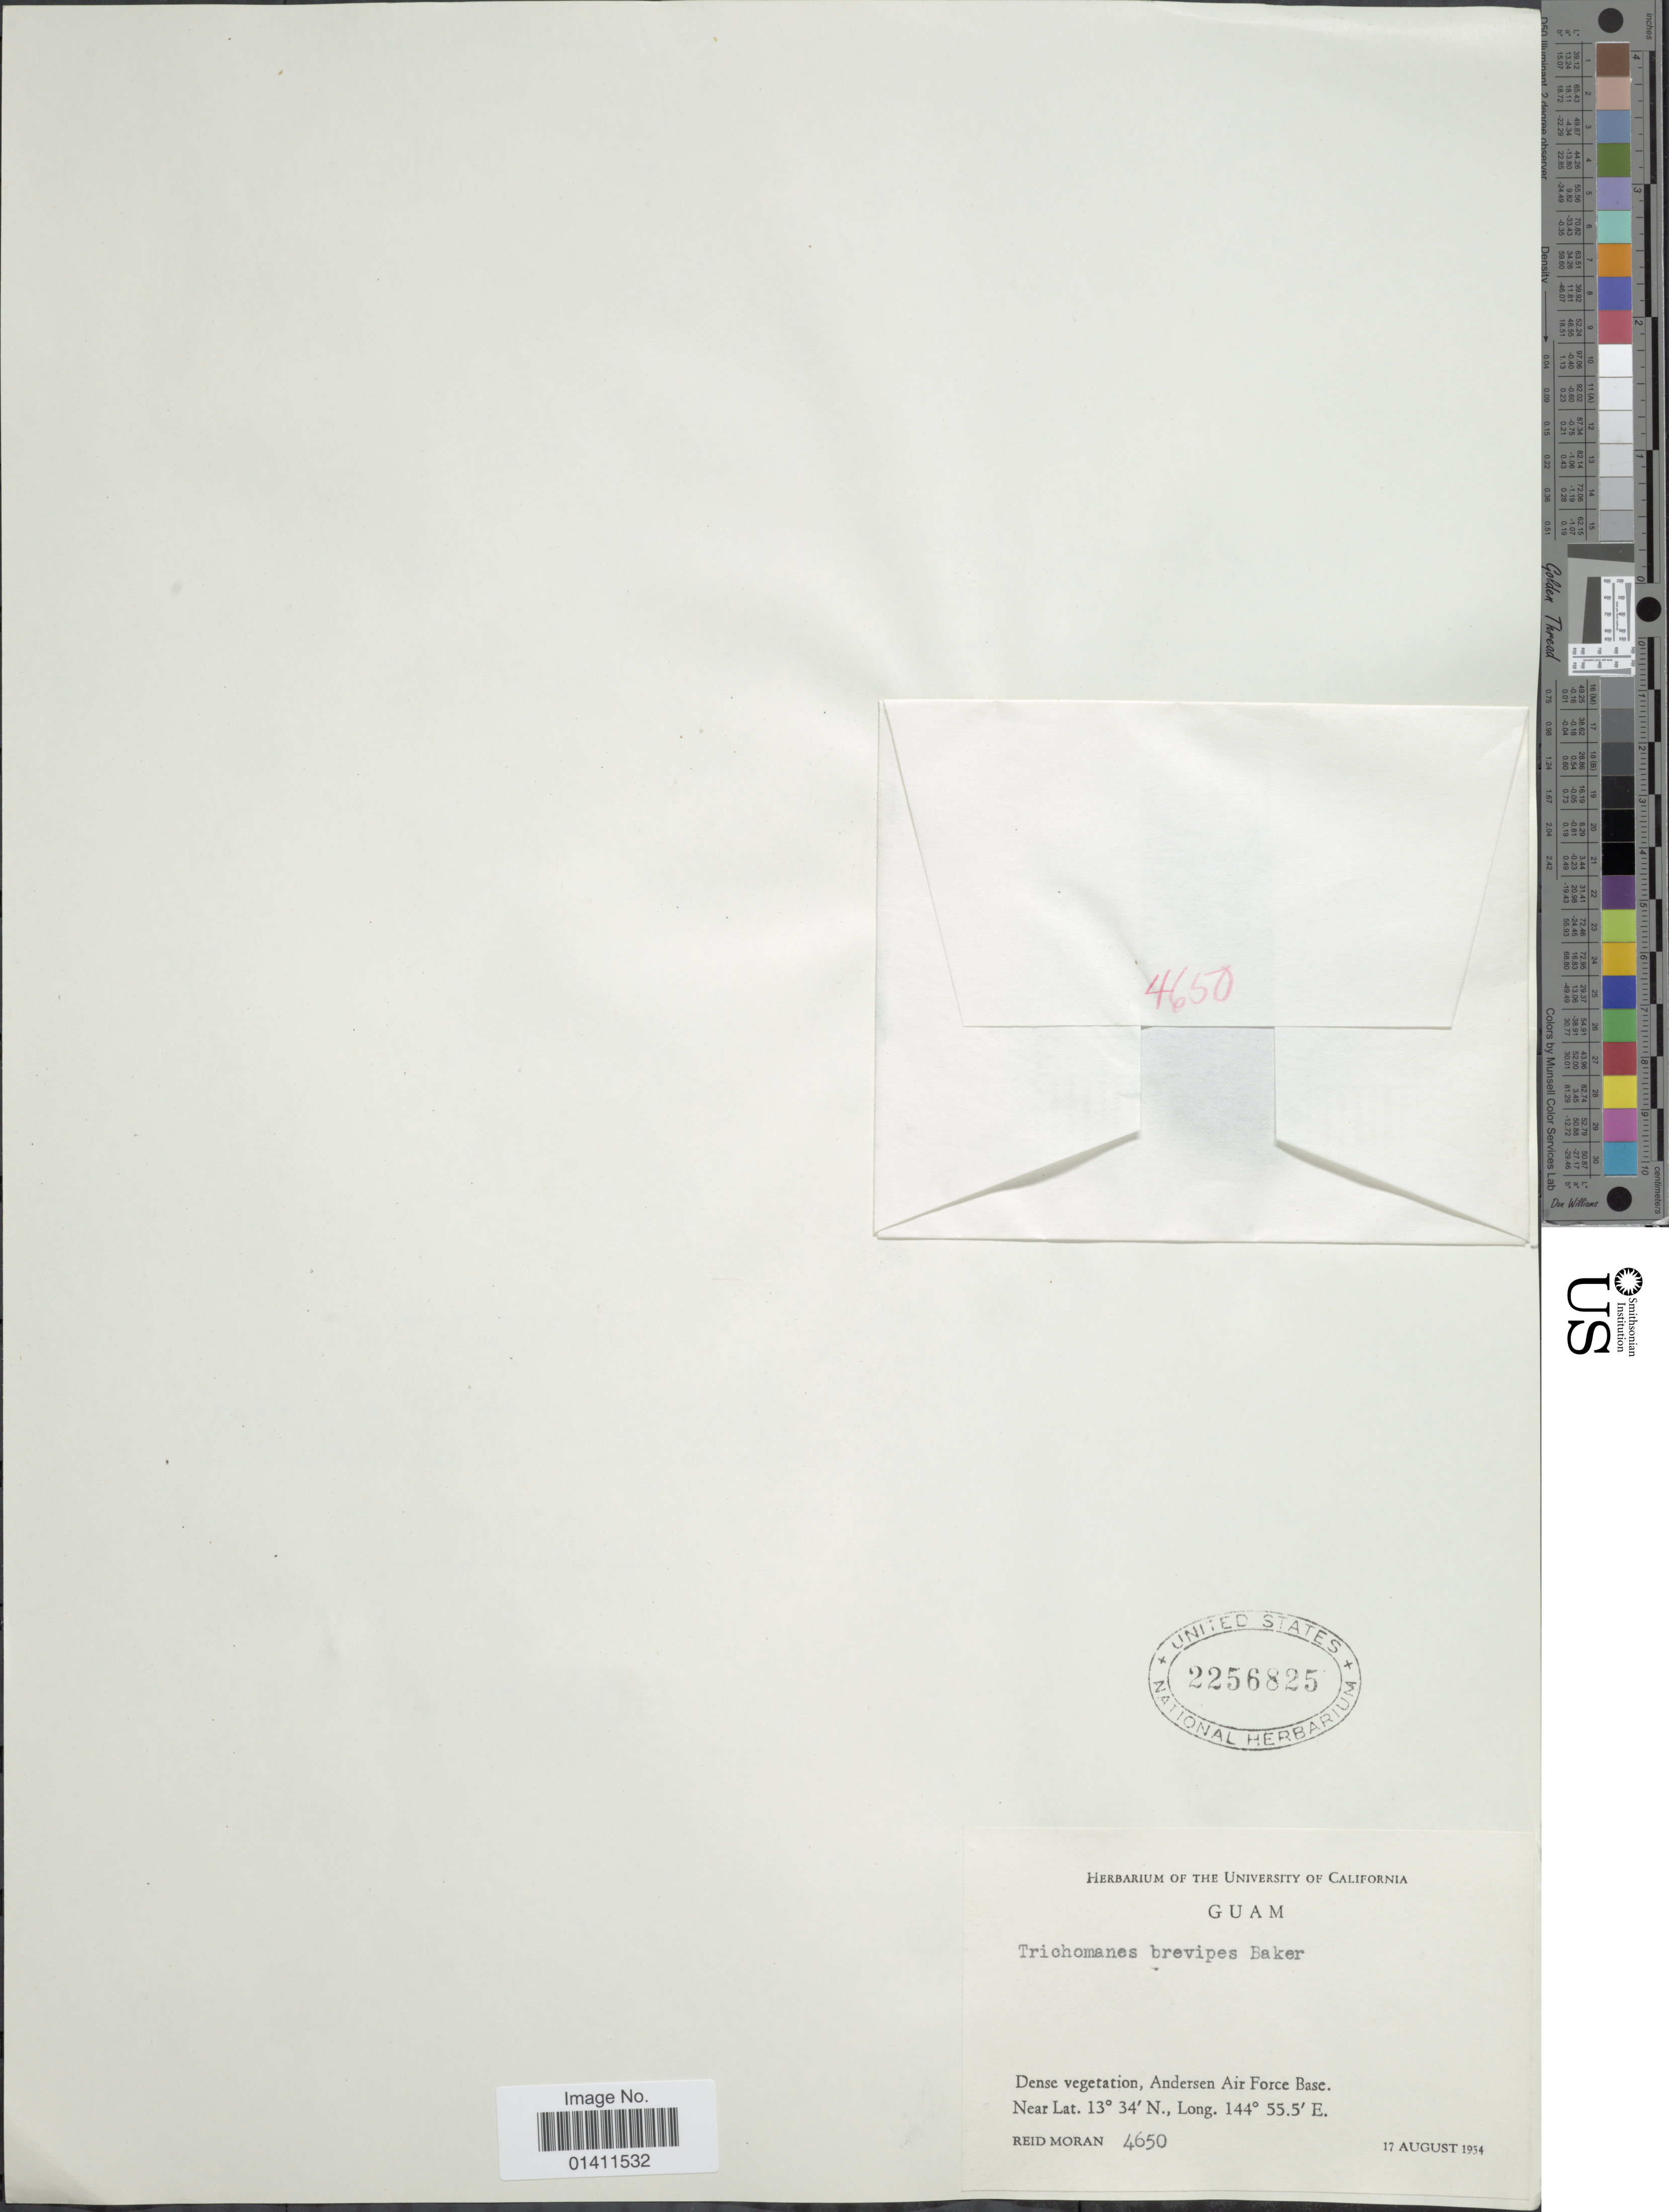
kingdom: Plantae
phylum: Tracheophyta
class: Polypodiopsida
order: Hymenophyllales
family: Hymenophyllaceae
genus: Didymoglossum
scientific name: Didymoglossum brevipes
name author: C. Presl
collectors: R. V. Moran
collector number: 4650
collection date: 1954-08-17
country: Guam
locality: Andersen Air Force Base.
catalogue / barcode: US 2256825